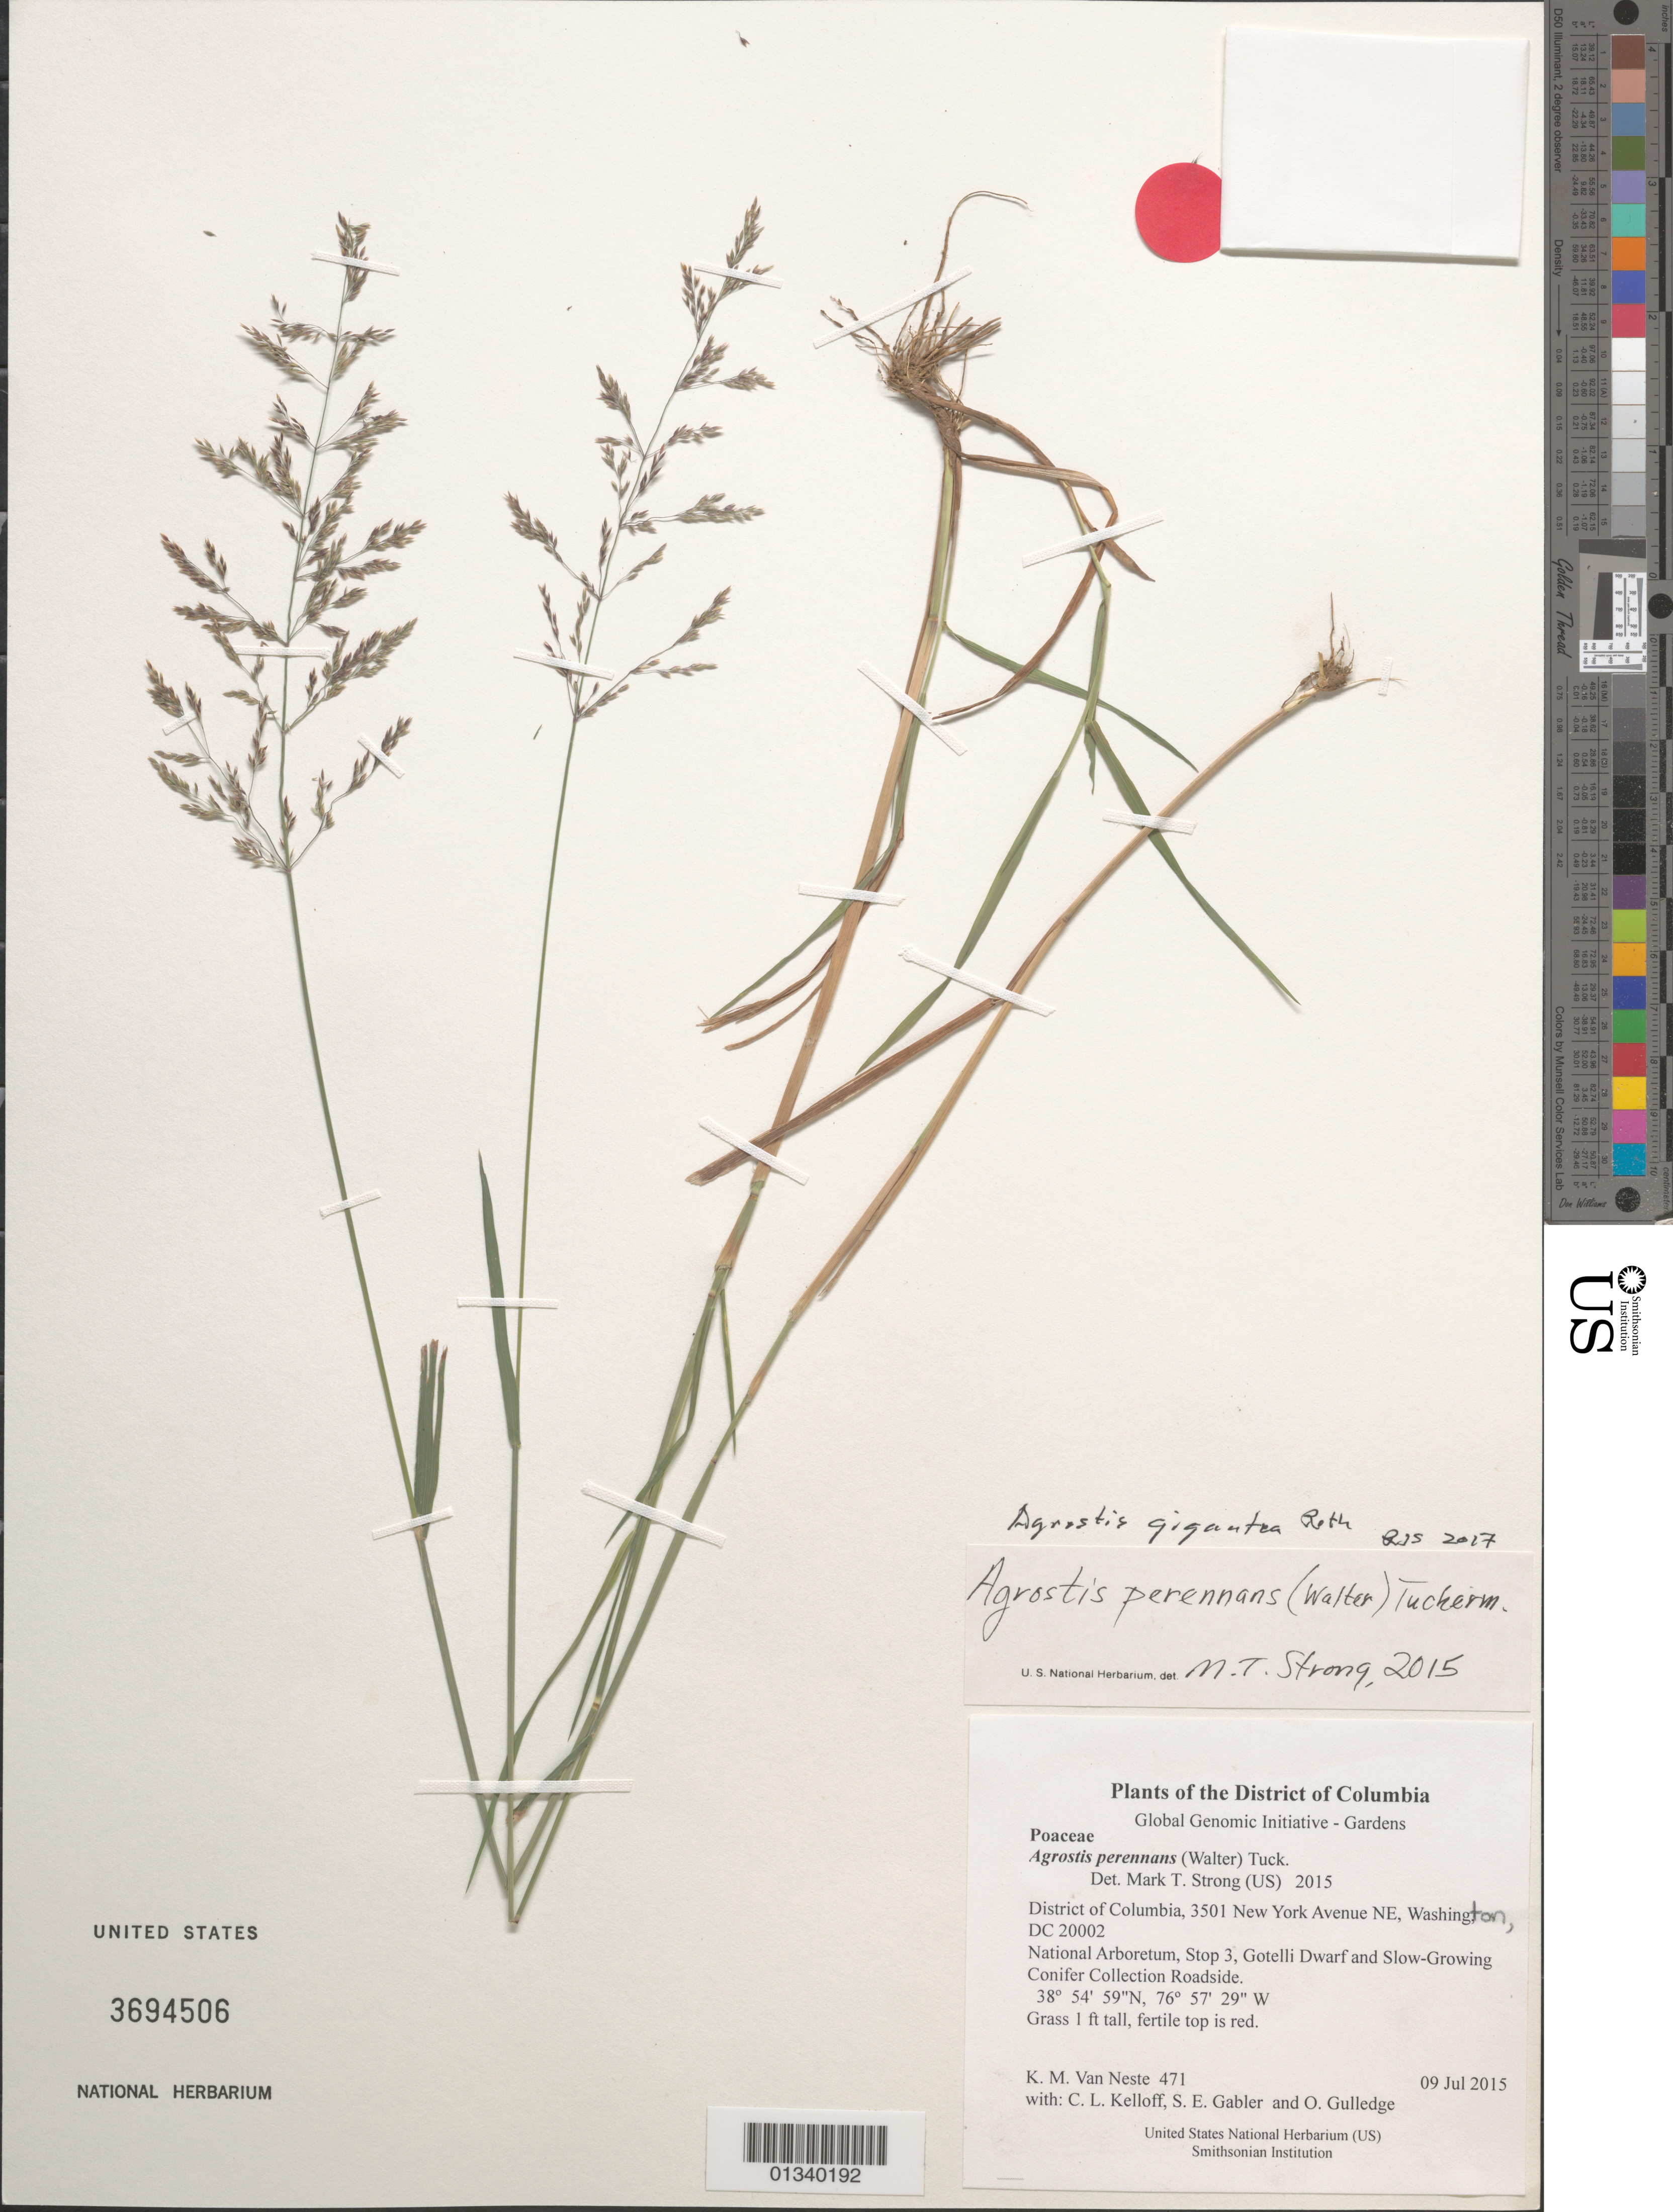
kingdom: Plantae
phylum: Tracheophyta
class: Liliopsida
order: Poales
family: Poaceae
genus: Agrostis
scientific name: Agrostis gigantea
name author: Roth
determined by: Soreng, Robert J., Research Associate (BOT), Smithsonian Institution - National Museum of Natural History (UNITED STATES)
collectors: K. M. Van Neste, C. L. Kelloff, S. E. Gabler & O. Gulledge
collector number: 471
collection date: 2015-07-09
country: United States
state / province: District of Columbia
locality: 3501 New York Avenue NE, Washington, DC 20002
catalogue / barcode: US 3694506